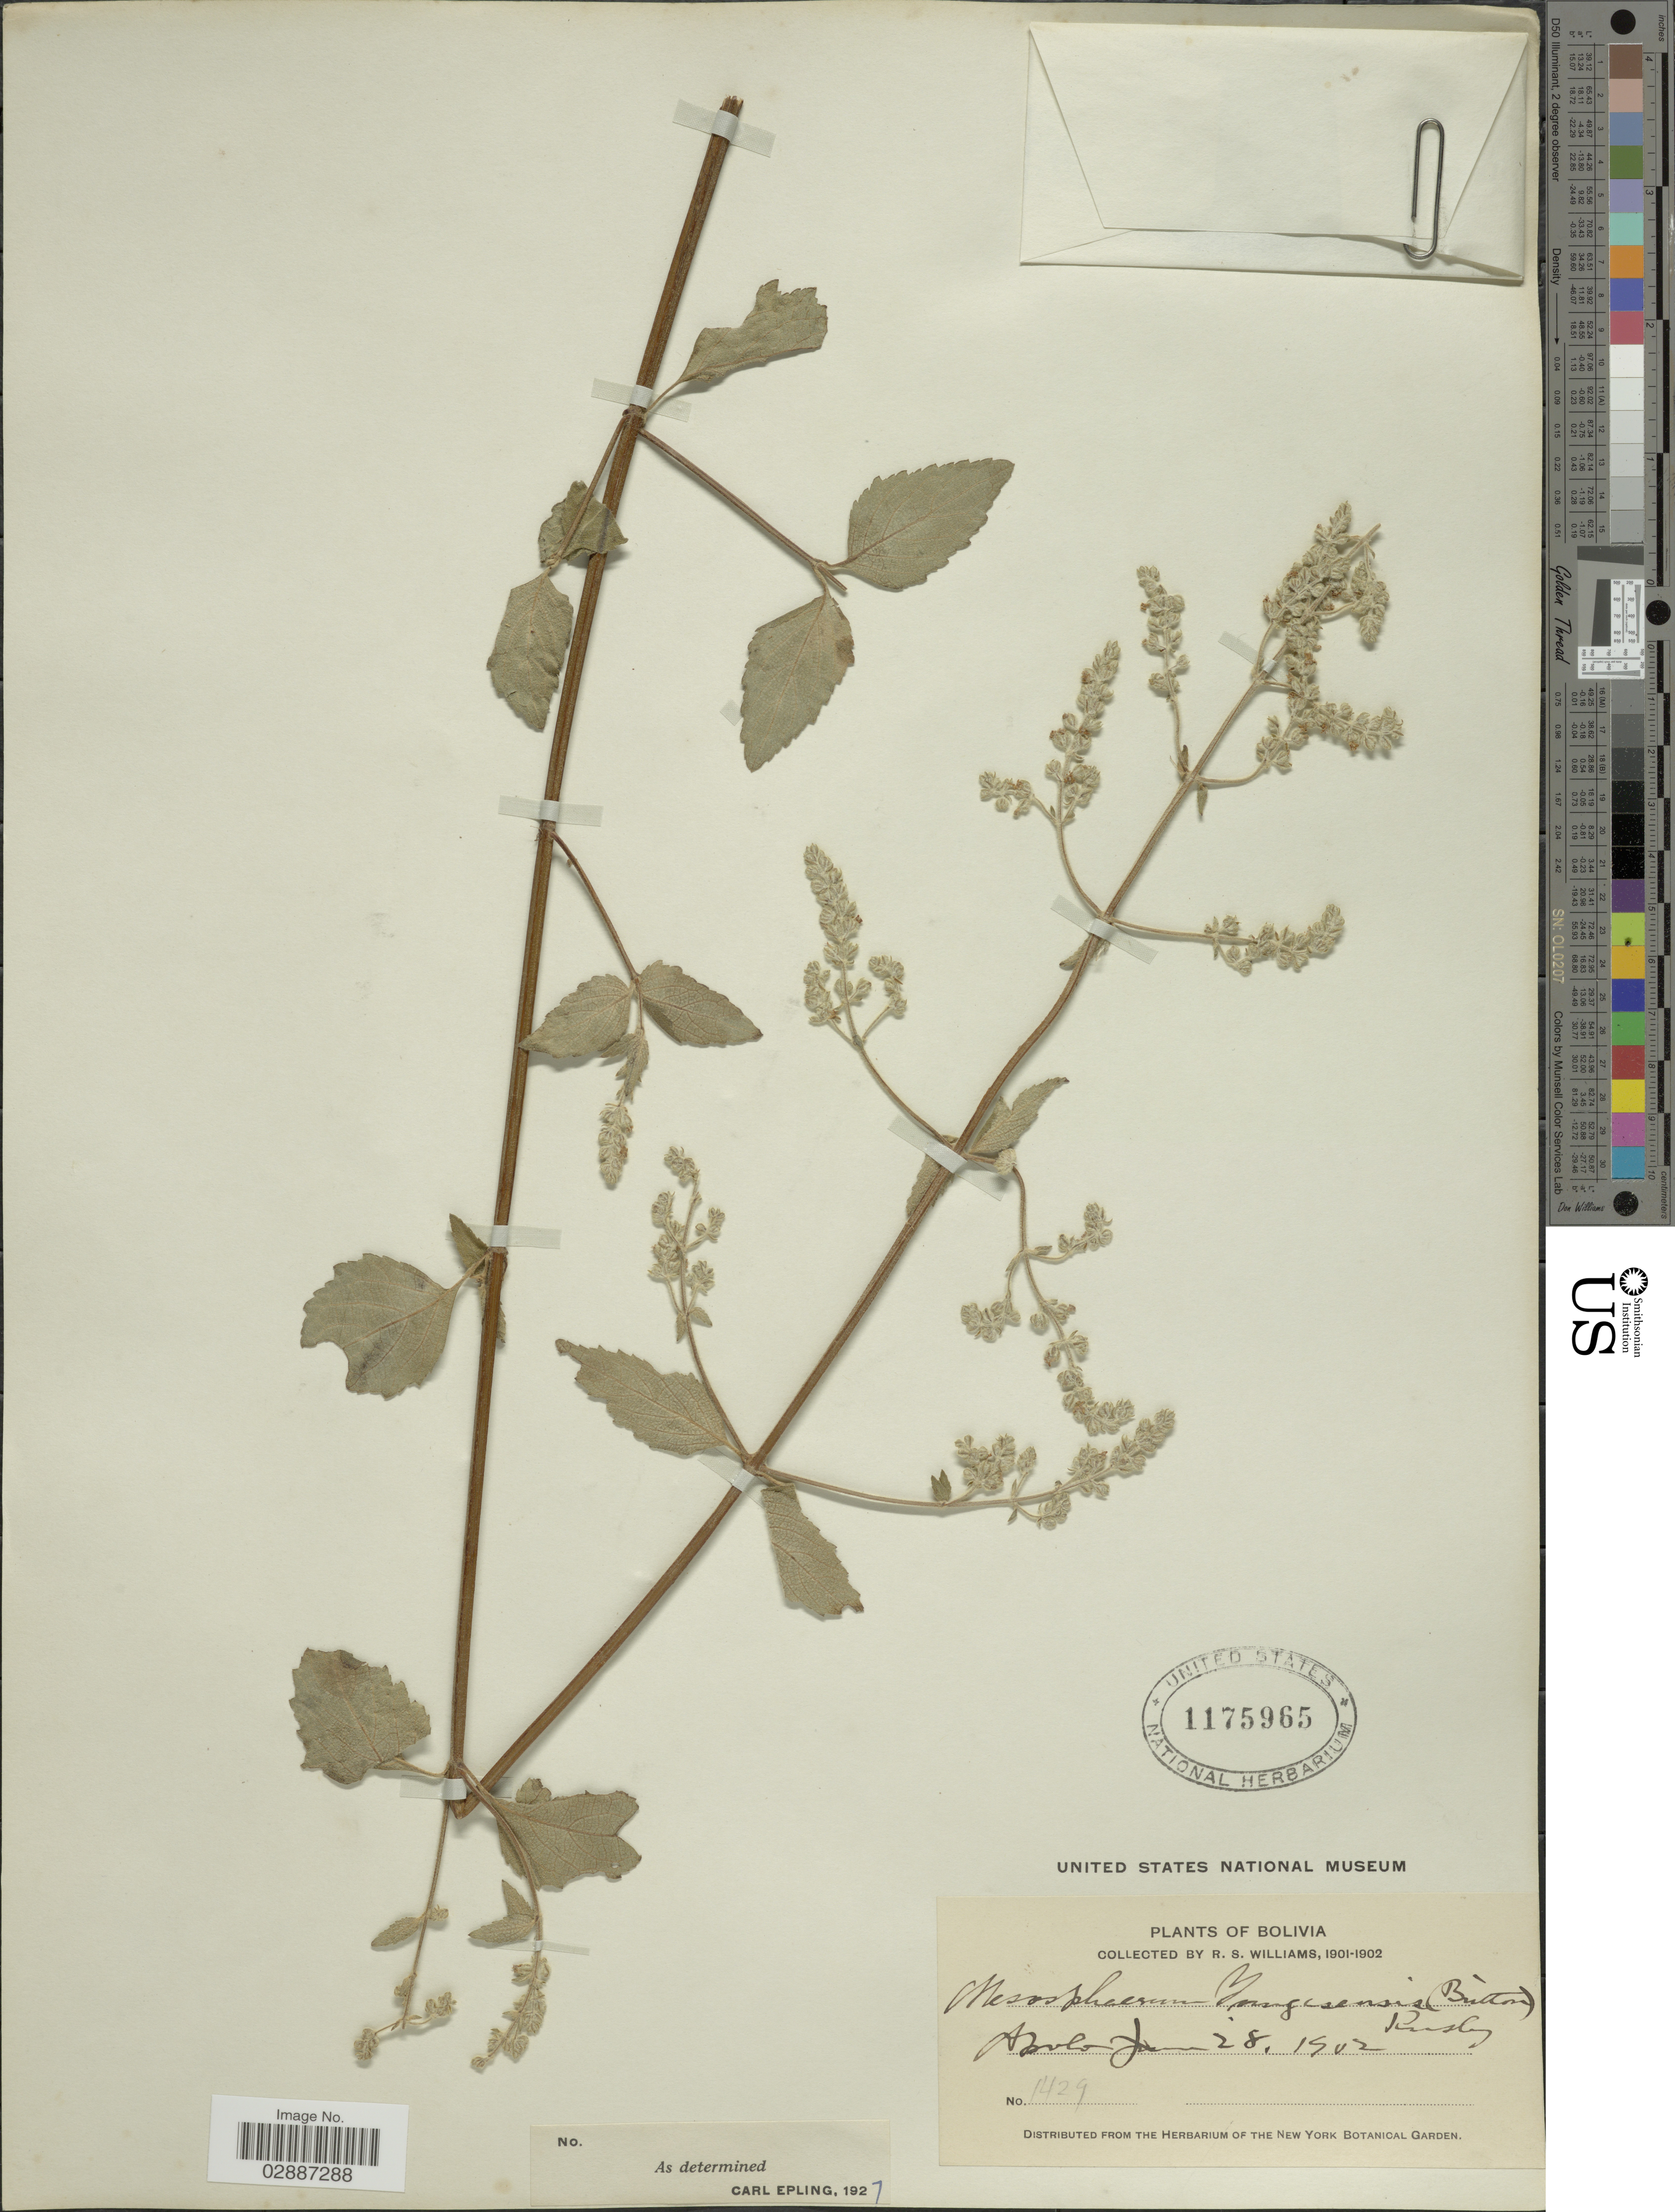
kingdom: Plantae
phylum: Tracheophyta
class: Magnoliopsida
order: Lamiales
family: Lamiaceae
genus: Cantinoa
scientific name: Cantinoa sp.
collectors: R. S. Williams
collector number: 1429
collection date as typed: Jun. 28, 1902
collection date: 1902-06-28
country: Bolivia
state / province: La Paz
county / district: Franz Tamayo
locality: Apolo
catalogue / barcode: US 1175965